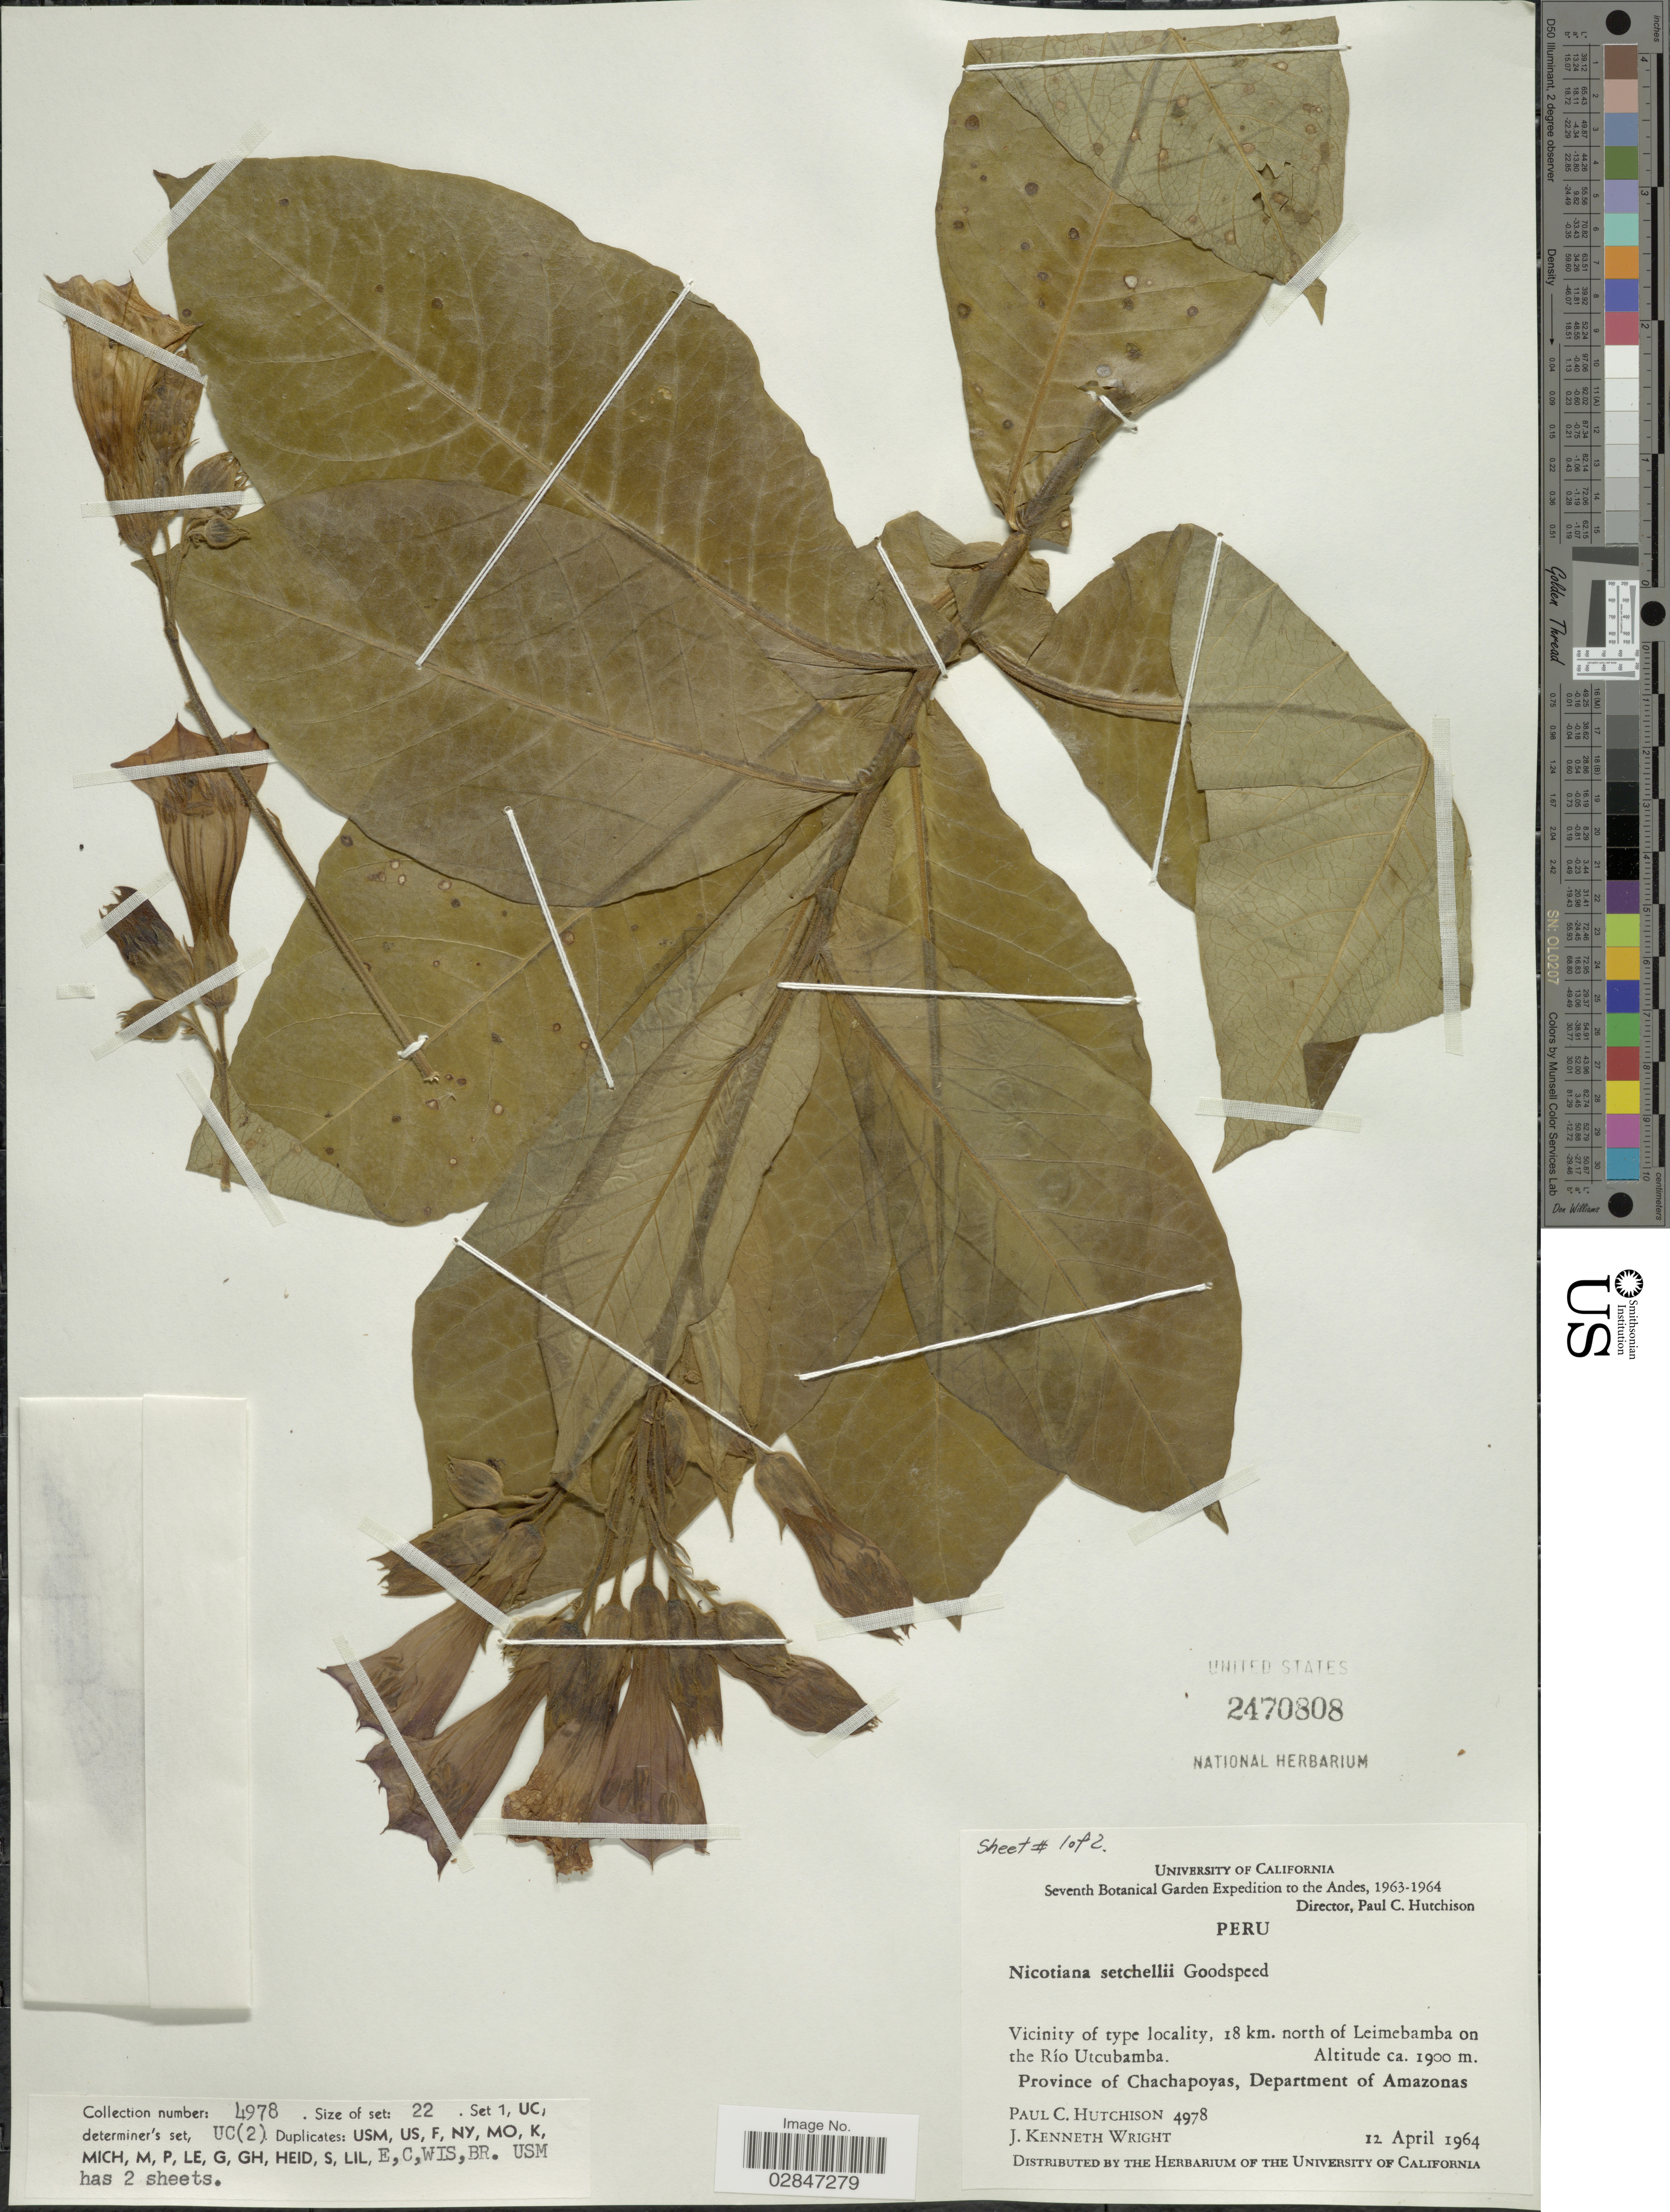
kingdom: Plantae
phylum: Tracheophyta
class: Magnoliopsida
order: Solanales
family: Solanaceae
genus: Nicotiana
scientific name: Nicotiana setchellii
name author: Goodsp.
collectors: P. C. Hutchison & J. K. Wright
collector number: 4978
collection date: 1964-04-12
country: Peru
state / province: Amazonas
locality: The Andes, Vicinity of type locality, 18 km. north of Leimebamba on the Río Utcubamba, Province of Chachapoyas, Department of Amazonas.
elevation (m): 1900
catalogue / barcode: US 2470808